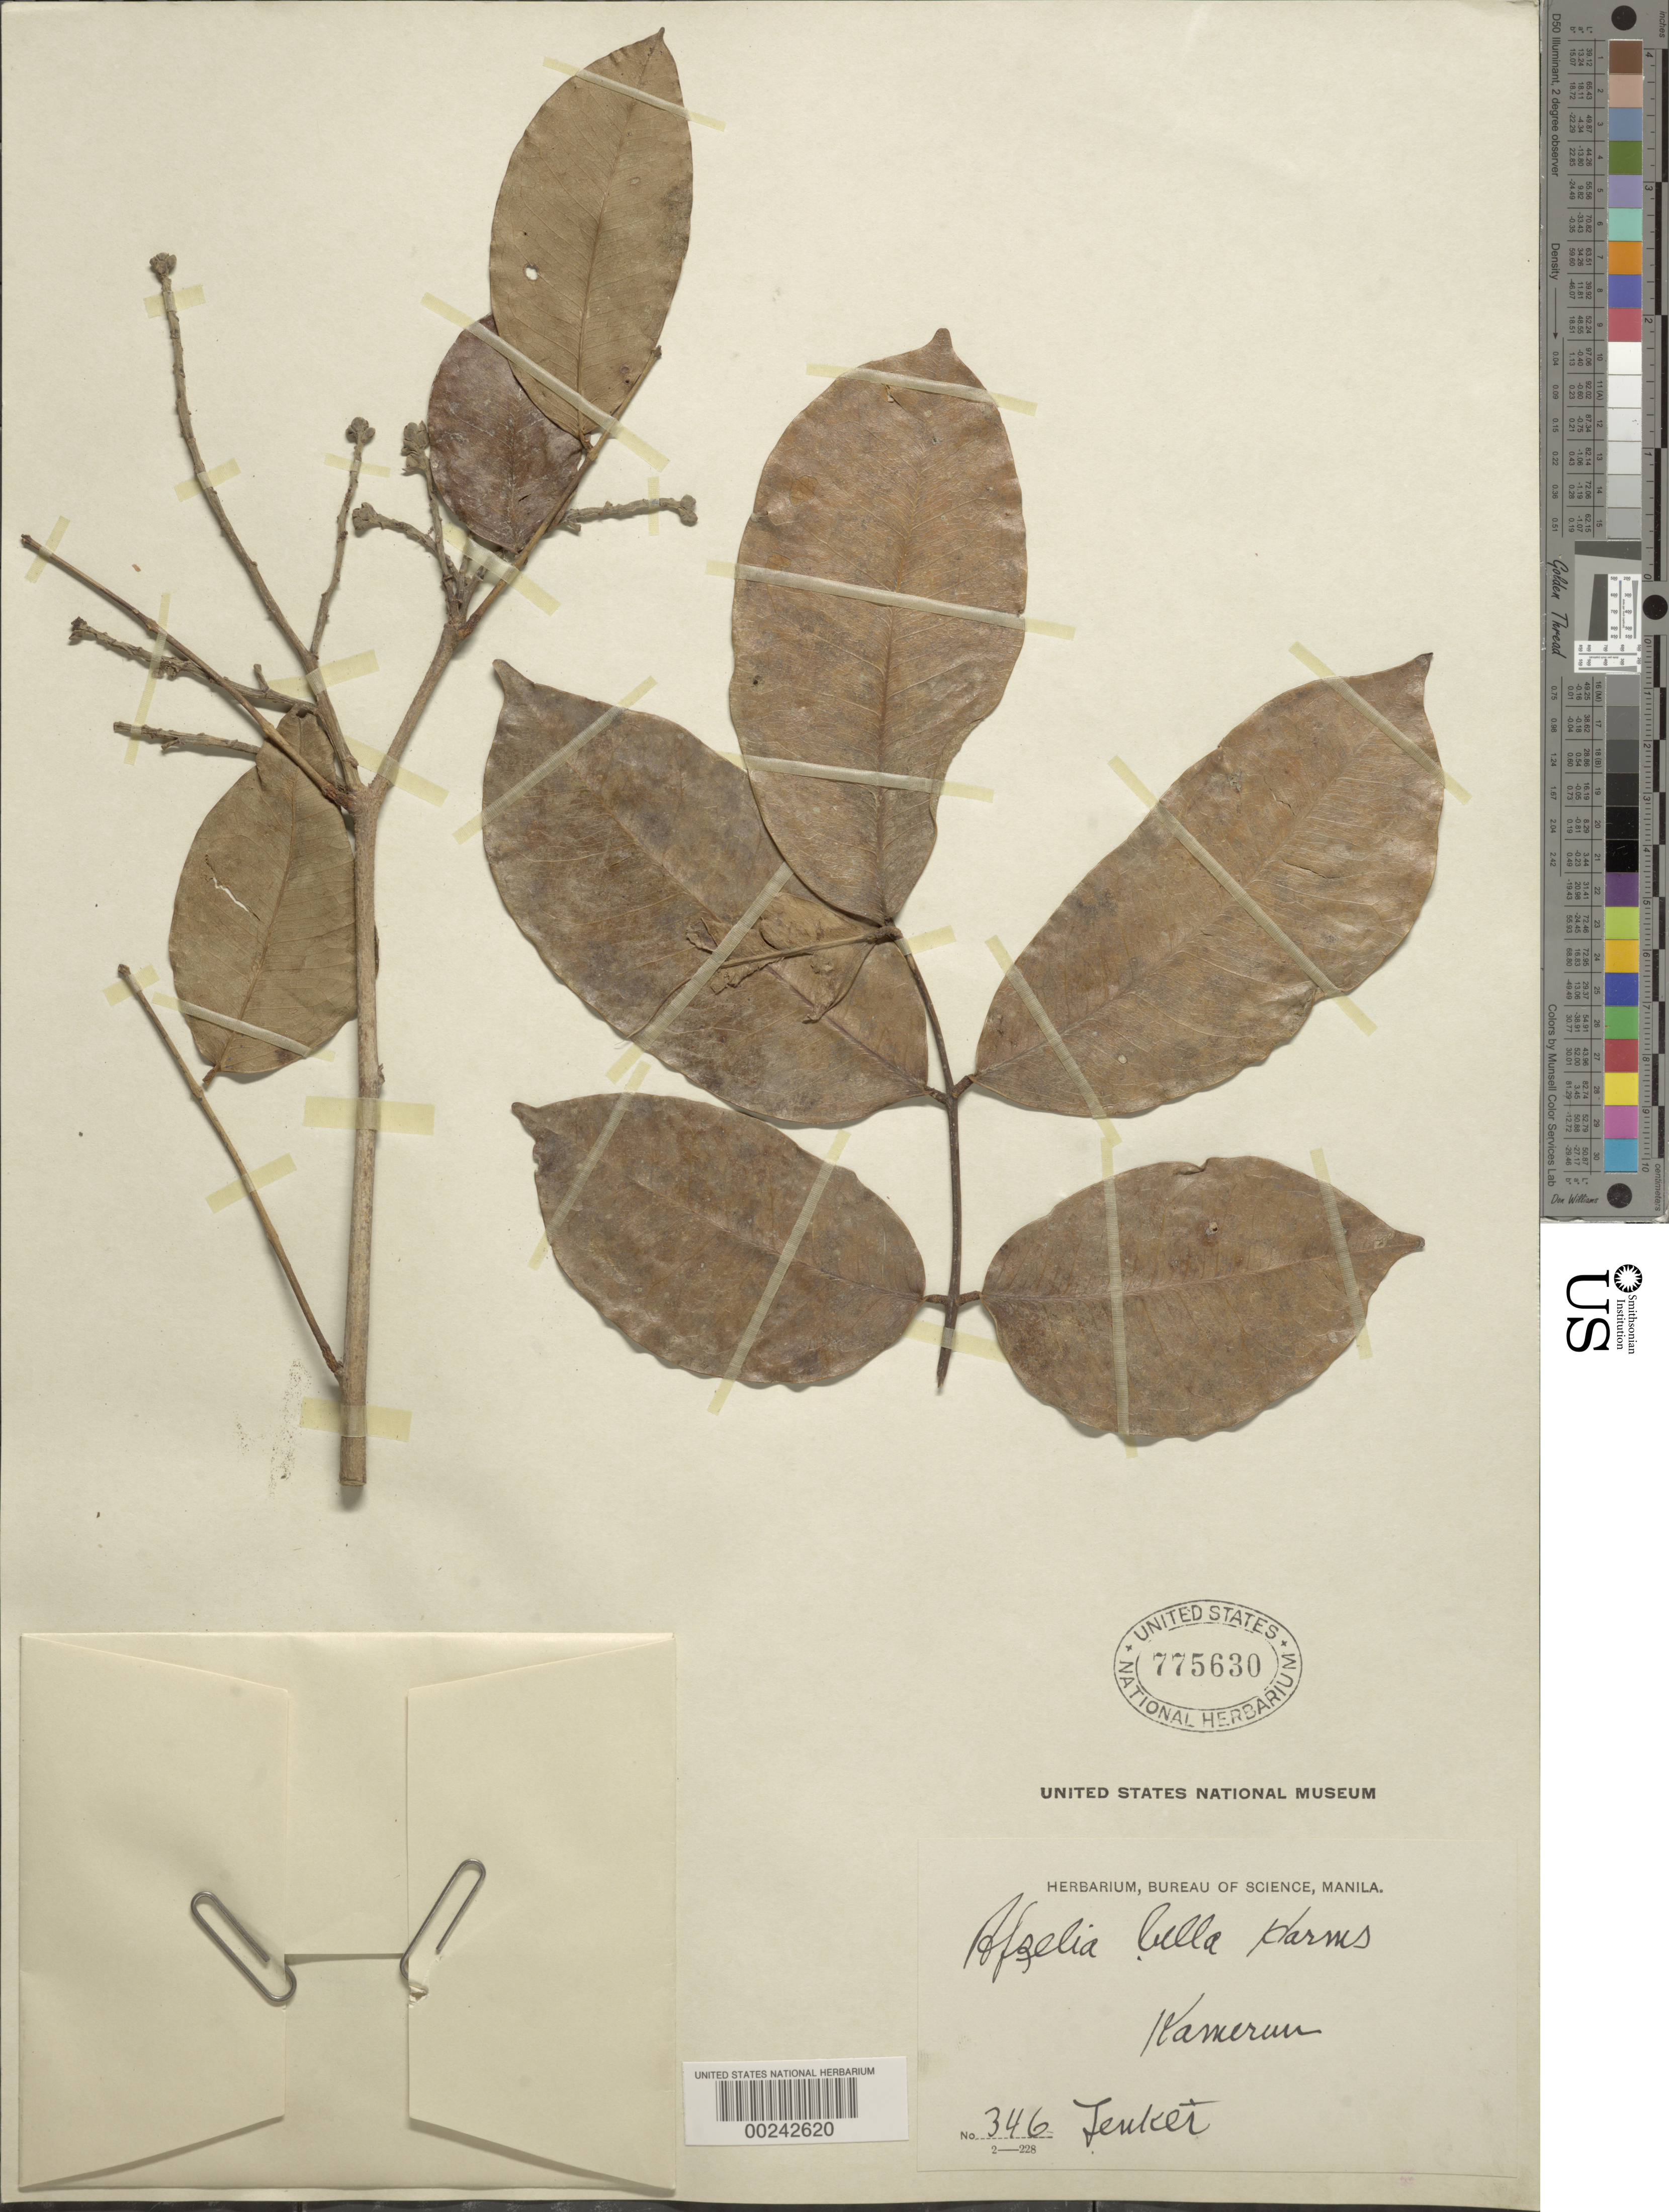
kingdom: Plantae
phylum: Tracheophyta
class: Magnoliopsida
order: Fabales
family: Fabaceae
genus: Afzelia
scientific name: Afzelia bella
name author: Harms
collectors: G. A. Zenker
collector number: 346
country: Cameroon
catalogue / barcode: US 775630